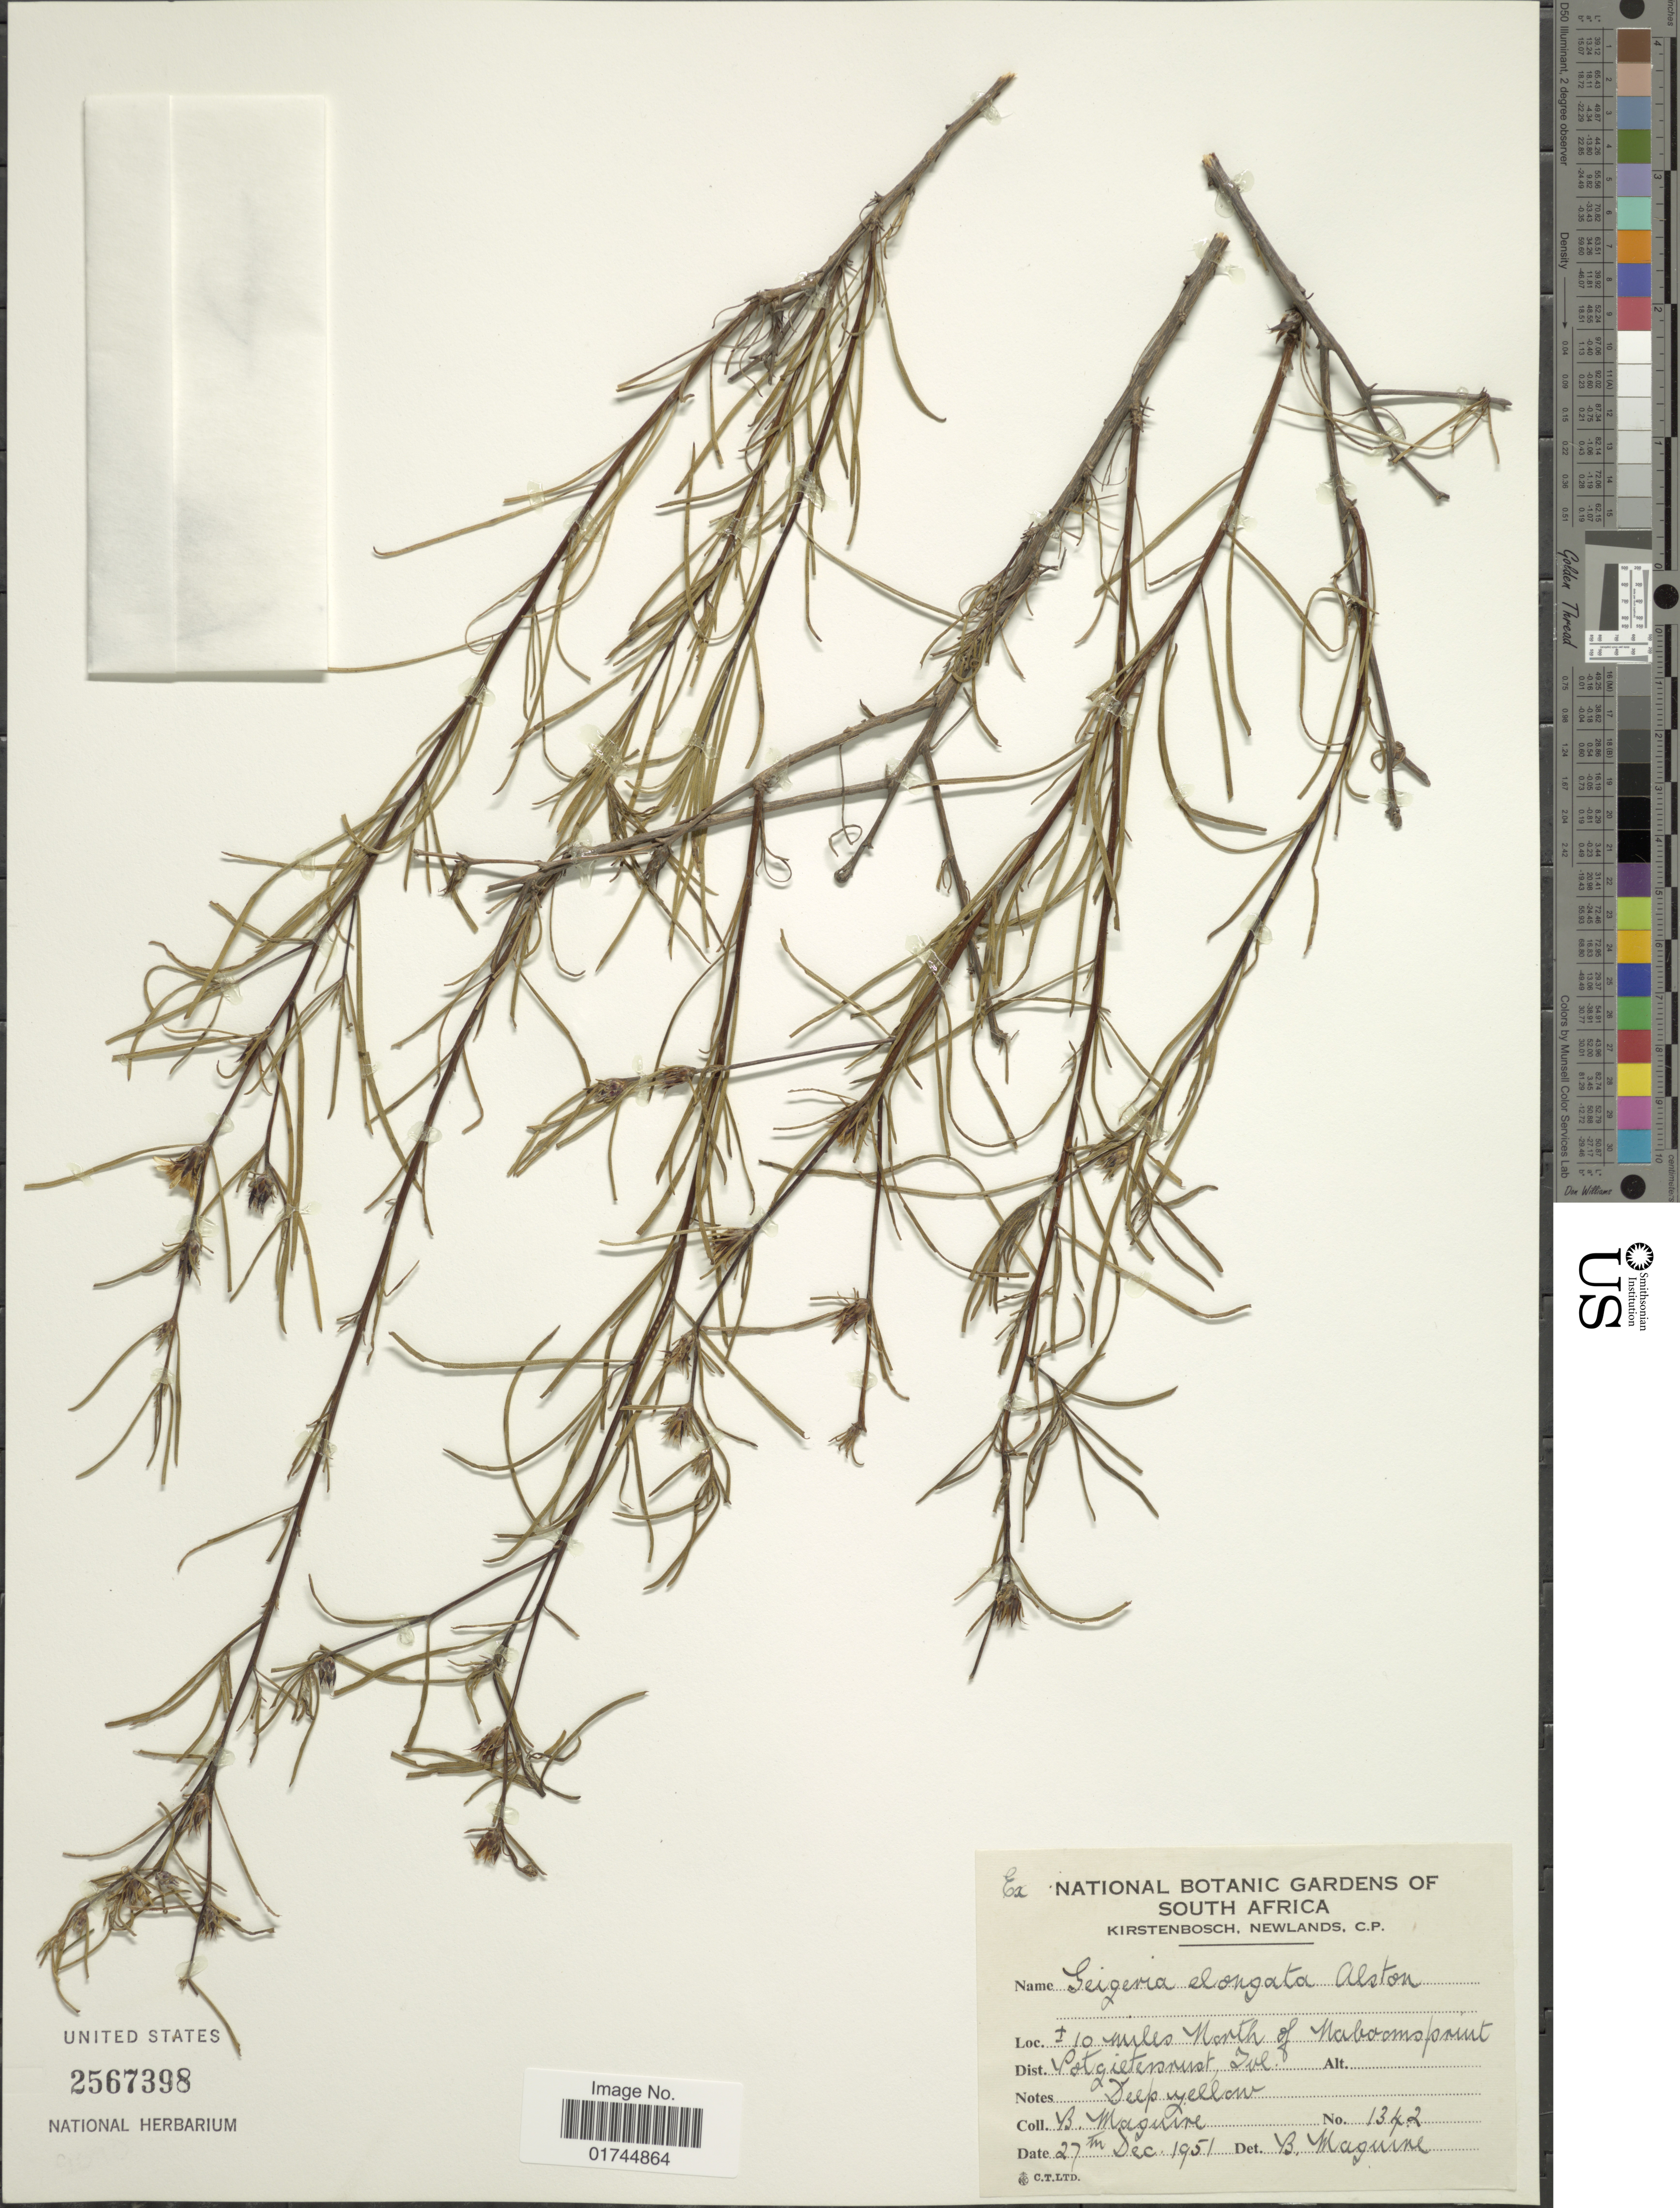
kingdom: Plantae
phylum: Tracheophyta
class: Magnoliopsida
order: Asterales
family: Asteraceae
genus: Geigeria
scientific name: Geigeria elongata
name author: Alston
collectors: B. Maguire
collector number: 1342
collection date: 1951-12-27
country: South Africa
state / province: Limpopo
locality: Kirstenbosch, Newlands, C.P., ± 10 miles North of Naboomspruit, Dist. Potgietersrust, Tvl.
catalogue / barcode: US 2567398